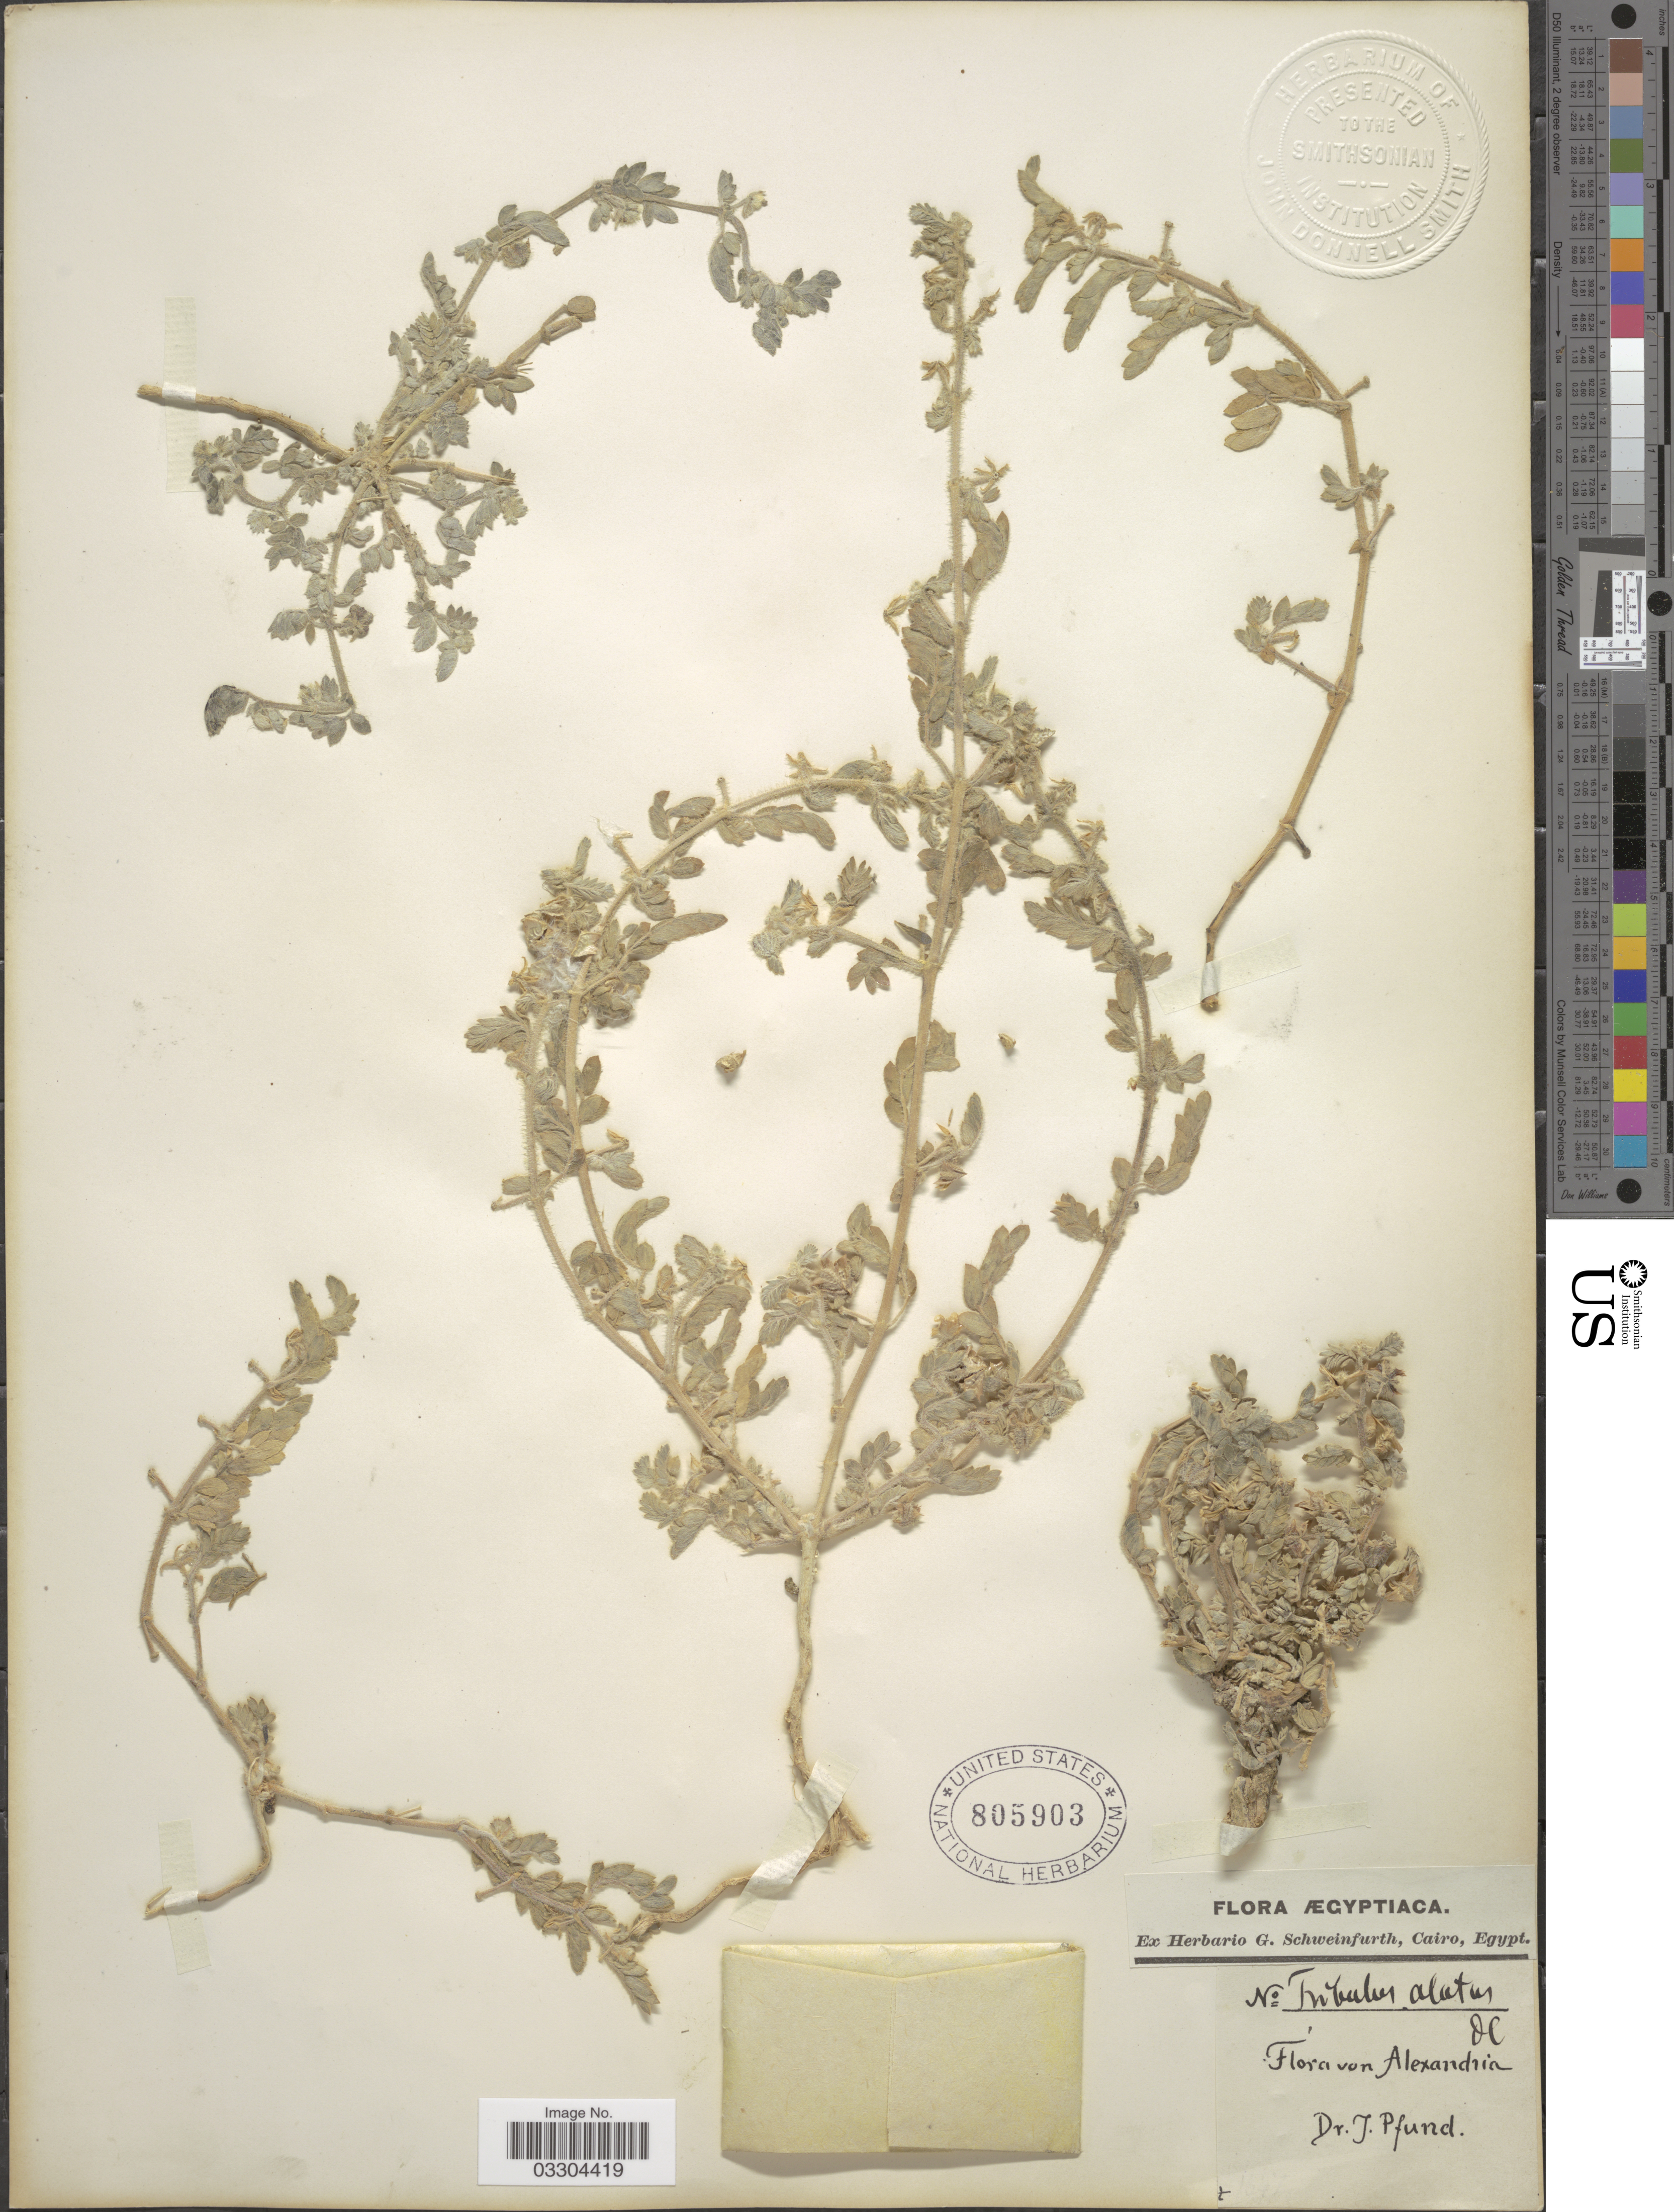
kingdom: Plantae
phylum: Tracheophyta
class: Magnoliopsida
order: Zygophyllales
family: Zygophyllaceae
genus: Tribulus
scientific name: Tribulus alatus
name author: Delile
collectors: J. Pfund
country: Egypt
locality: Alexandria.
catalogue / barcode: US 805903